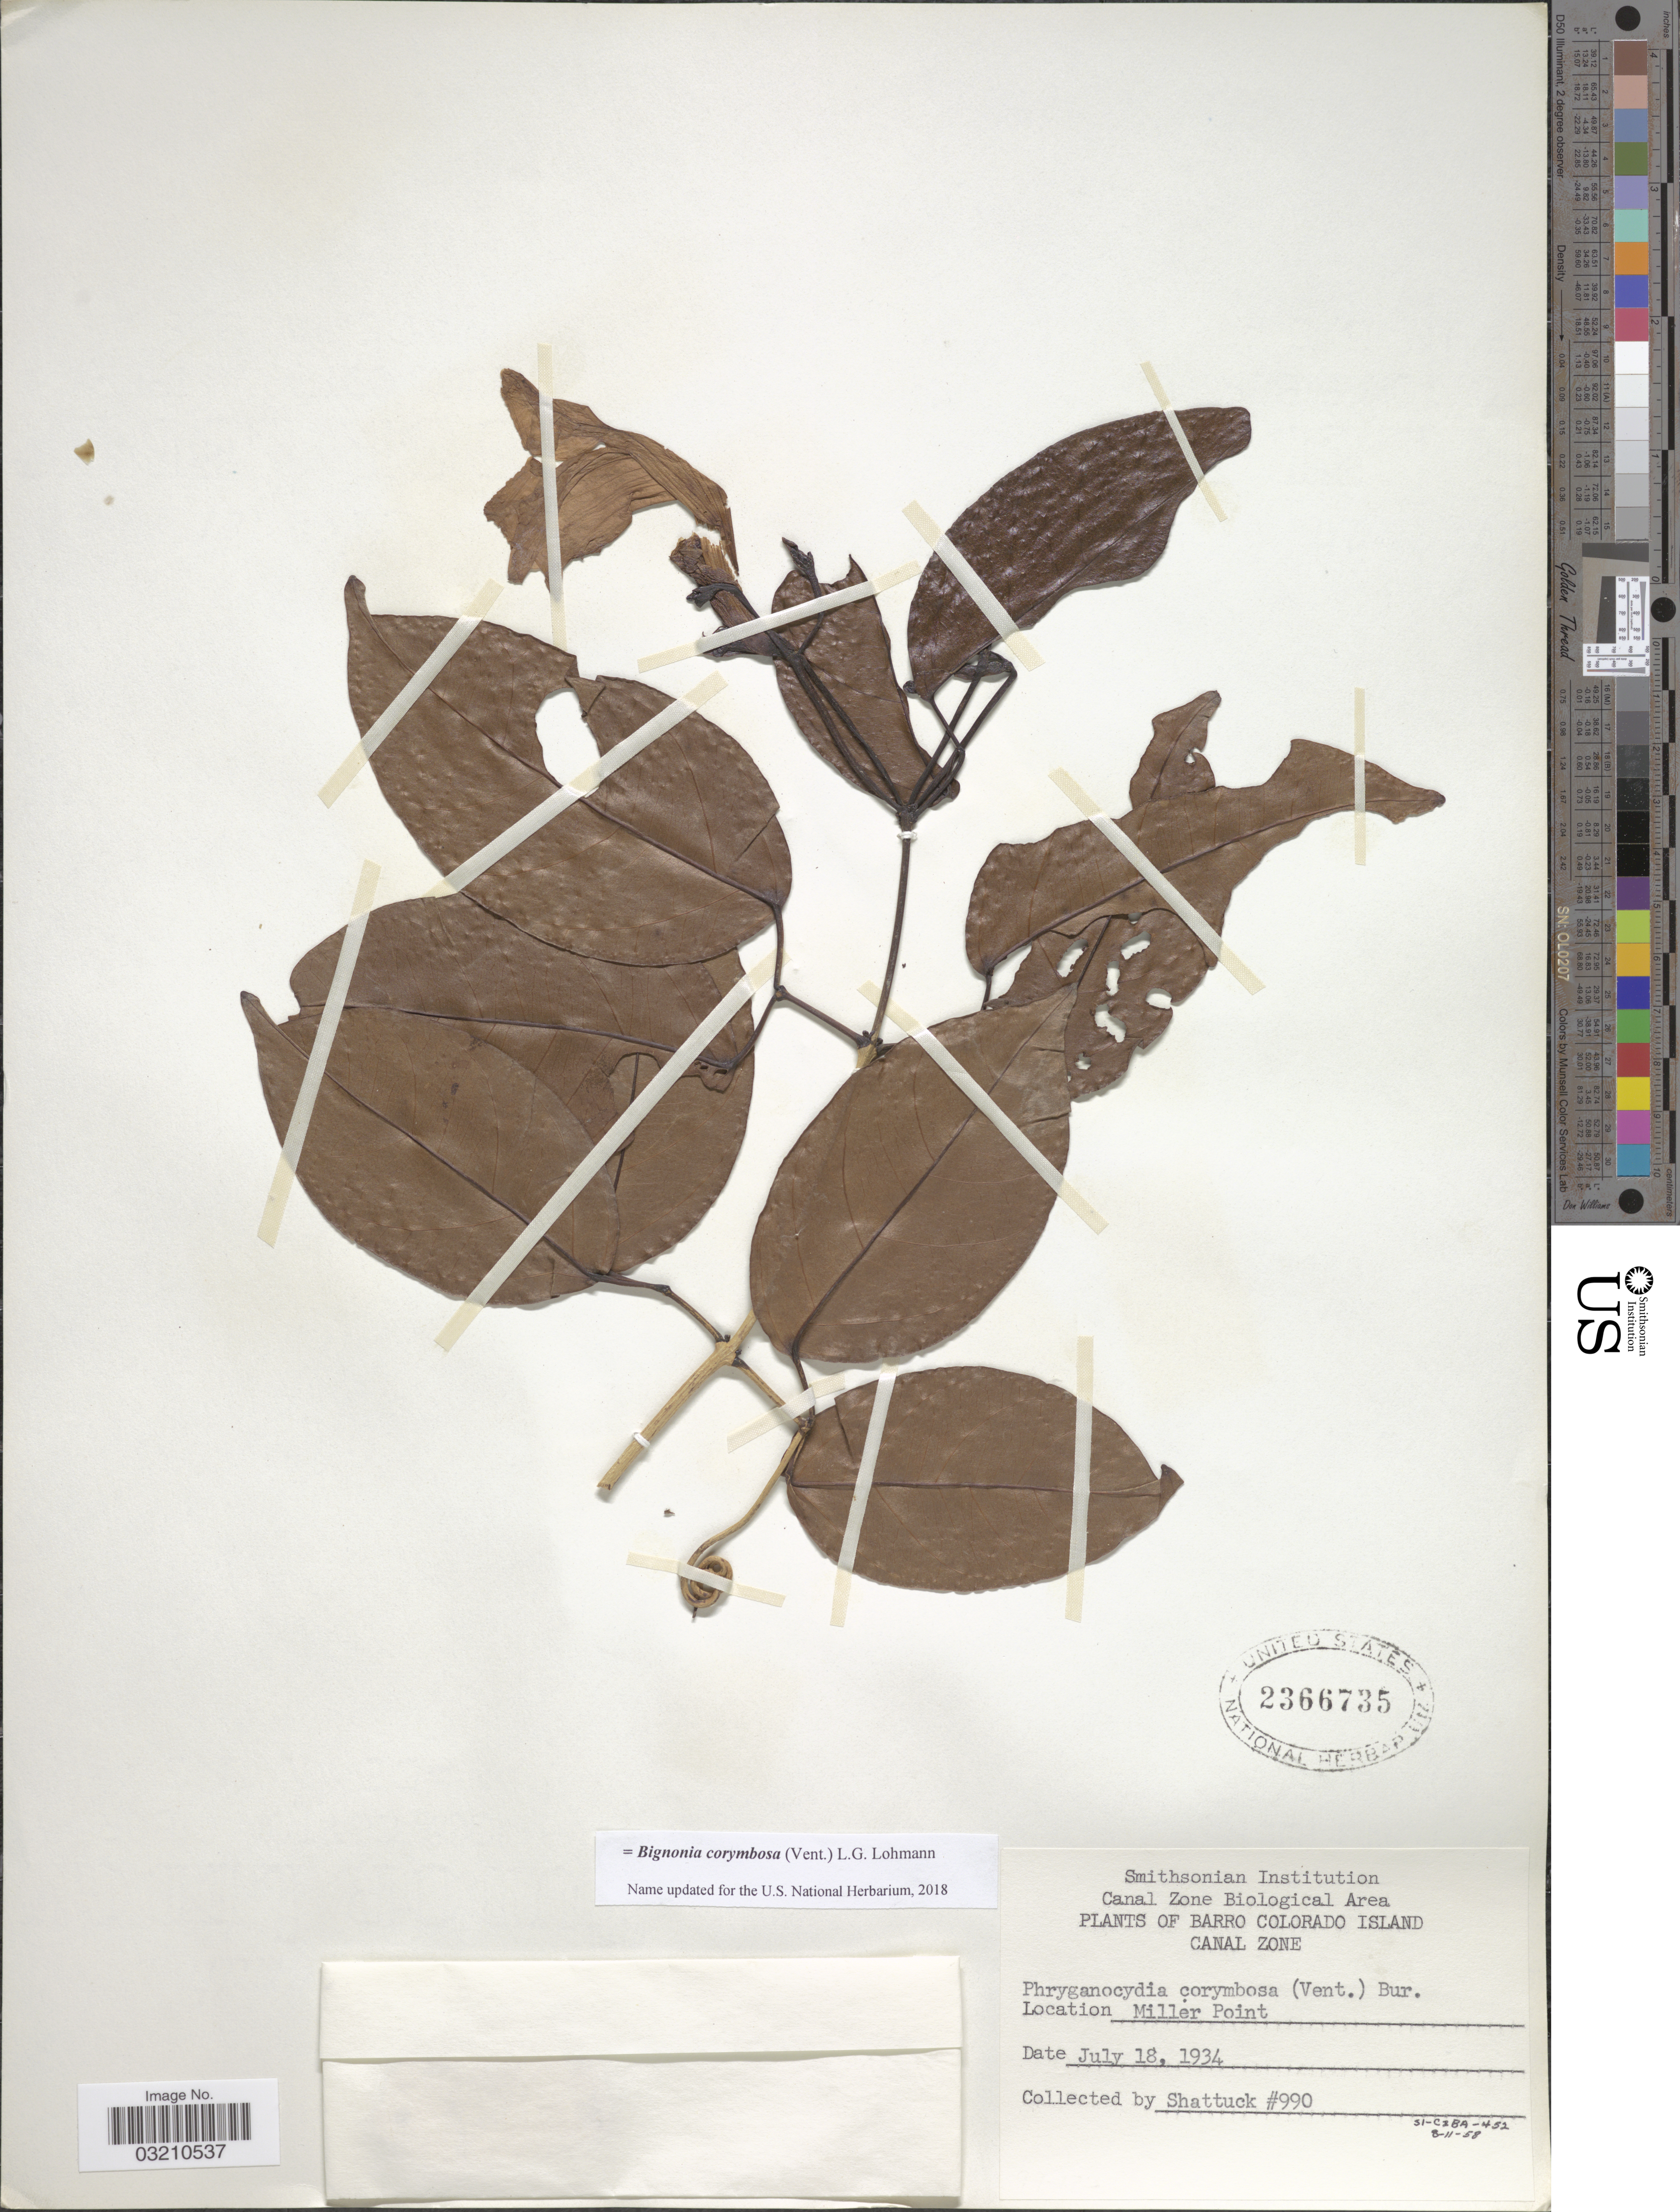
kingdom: Plantae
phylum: Tracheophyta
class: Magnoliopsida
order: Lamiales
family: Bignoniaceae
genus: Bignonia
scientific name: Bignonia corymbosa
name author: (Vent.) L.G. Lohmann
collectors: Shattuck, --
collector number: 990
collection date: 1934-07-18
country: Panama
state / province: Panamá Oeste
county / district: Canal Zone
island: Barro Colorado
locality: Barro Colorado Island. Canal Zone. Miller Point.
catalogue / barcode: US 2366735